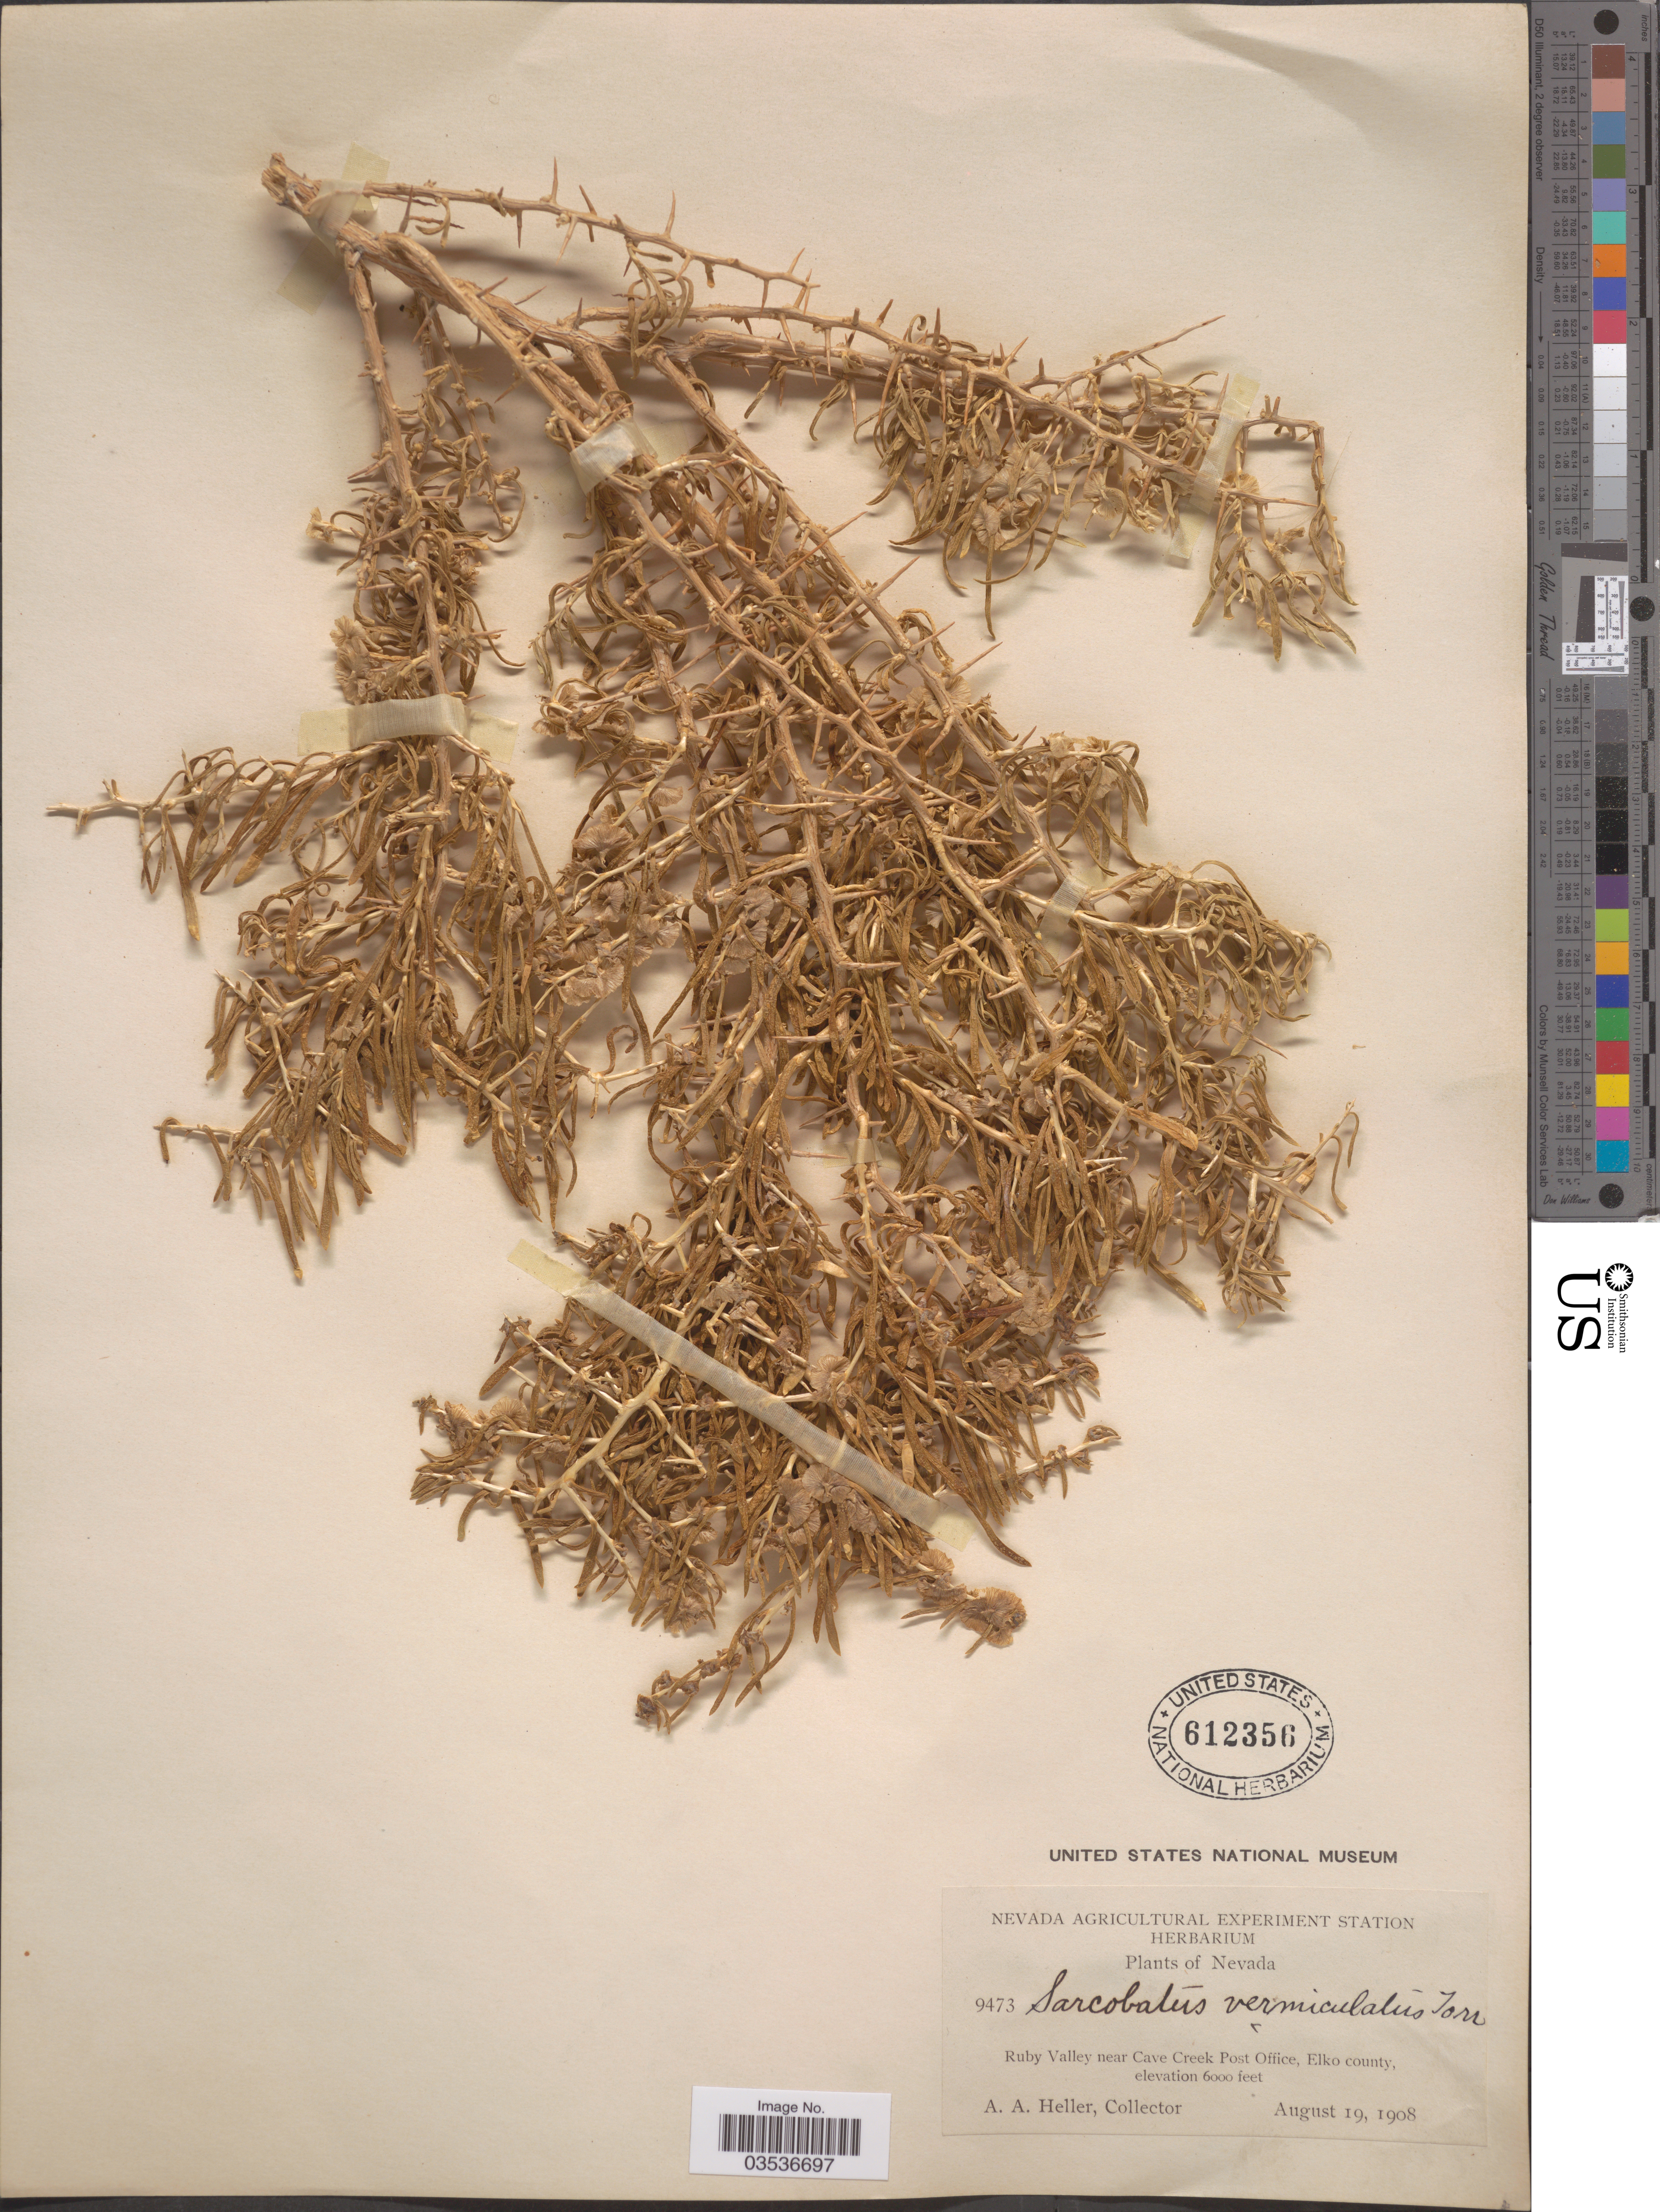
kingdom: Plantae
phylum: Tracheophyta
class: Magnoliopsida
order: Caryophyllales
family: Sarcobataceae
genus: Sarcobatus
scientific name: Sarcobatus vermiculatus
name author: (Hook.) Torr.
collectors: A. A. Heller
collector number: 9473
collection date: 1908-08-19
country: United States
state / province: Nevada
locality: Ruby Valley near Cave Creek Post Office, Elko county.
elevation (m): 1829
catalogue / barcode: US 612356